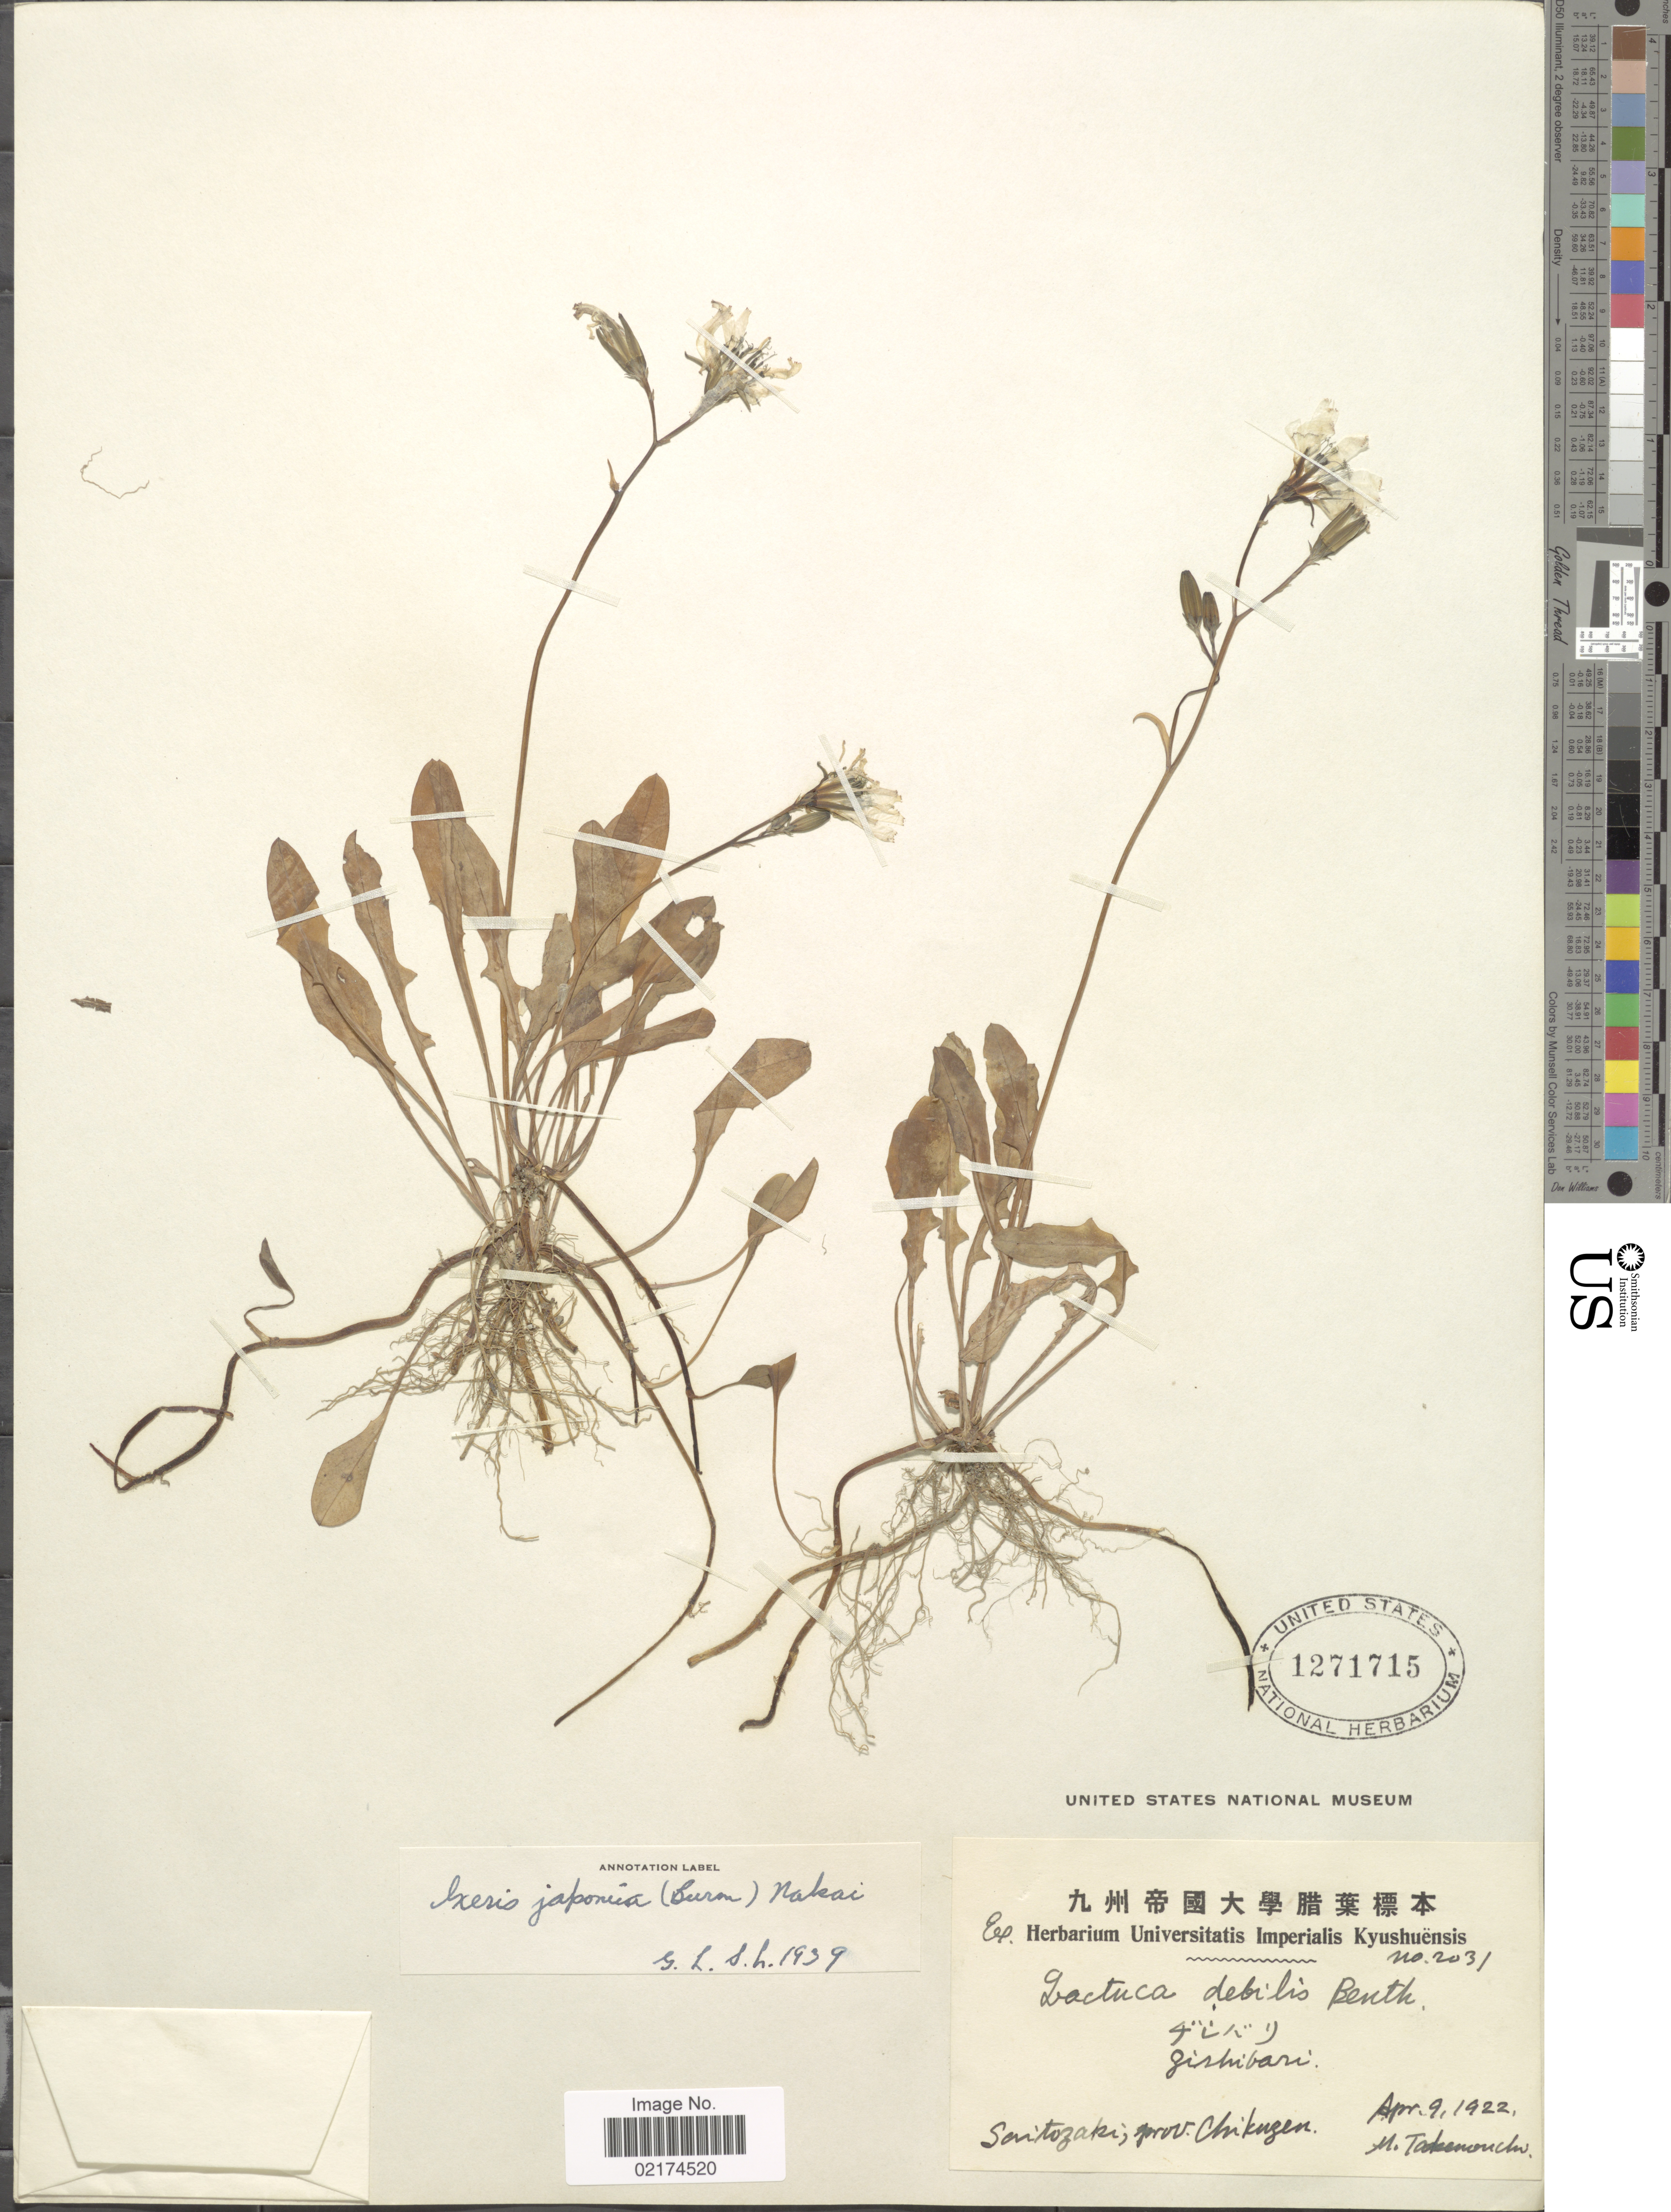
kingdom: Plantae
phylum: Tracheophyta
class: Magnoliopsida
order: Asterales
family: Asteraceae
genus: Ixeris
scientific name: Ixeris debilis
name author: (Thunb.) A. Gray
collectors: M. Takenouchi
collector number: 2031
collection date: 1922-04-09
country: Japan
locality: Saitozaki, Prov. Chikuzen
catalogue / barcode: US 1271715